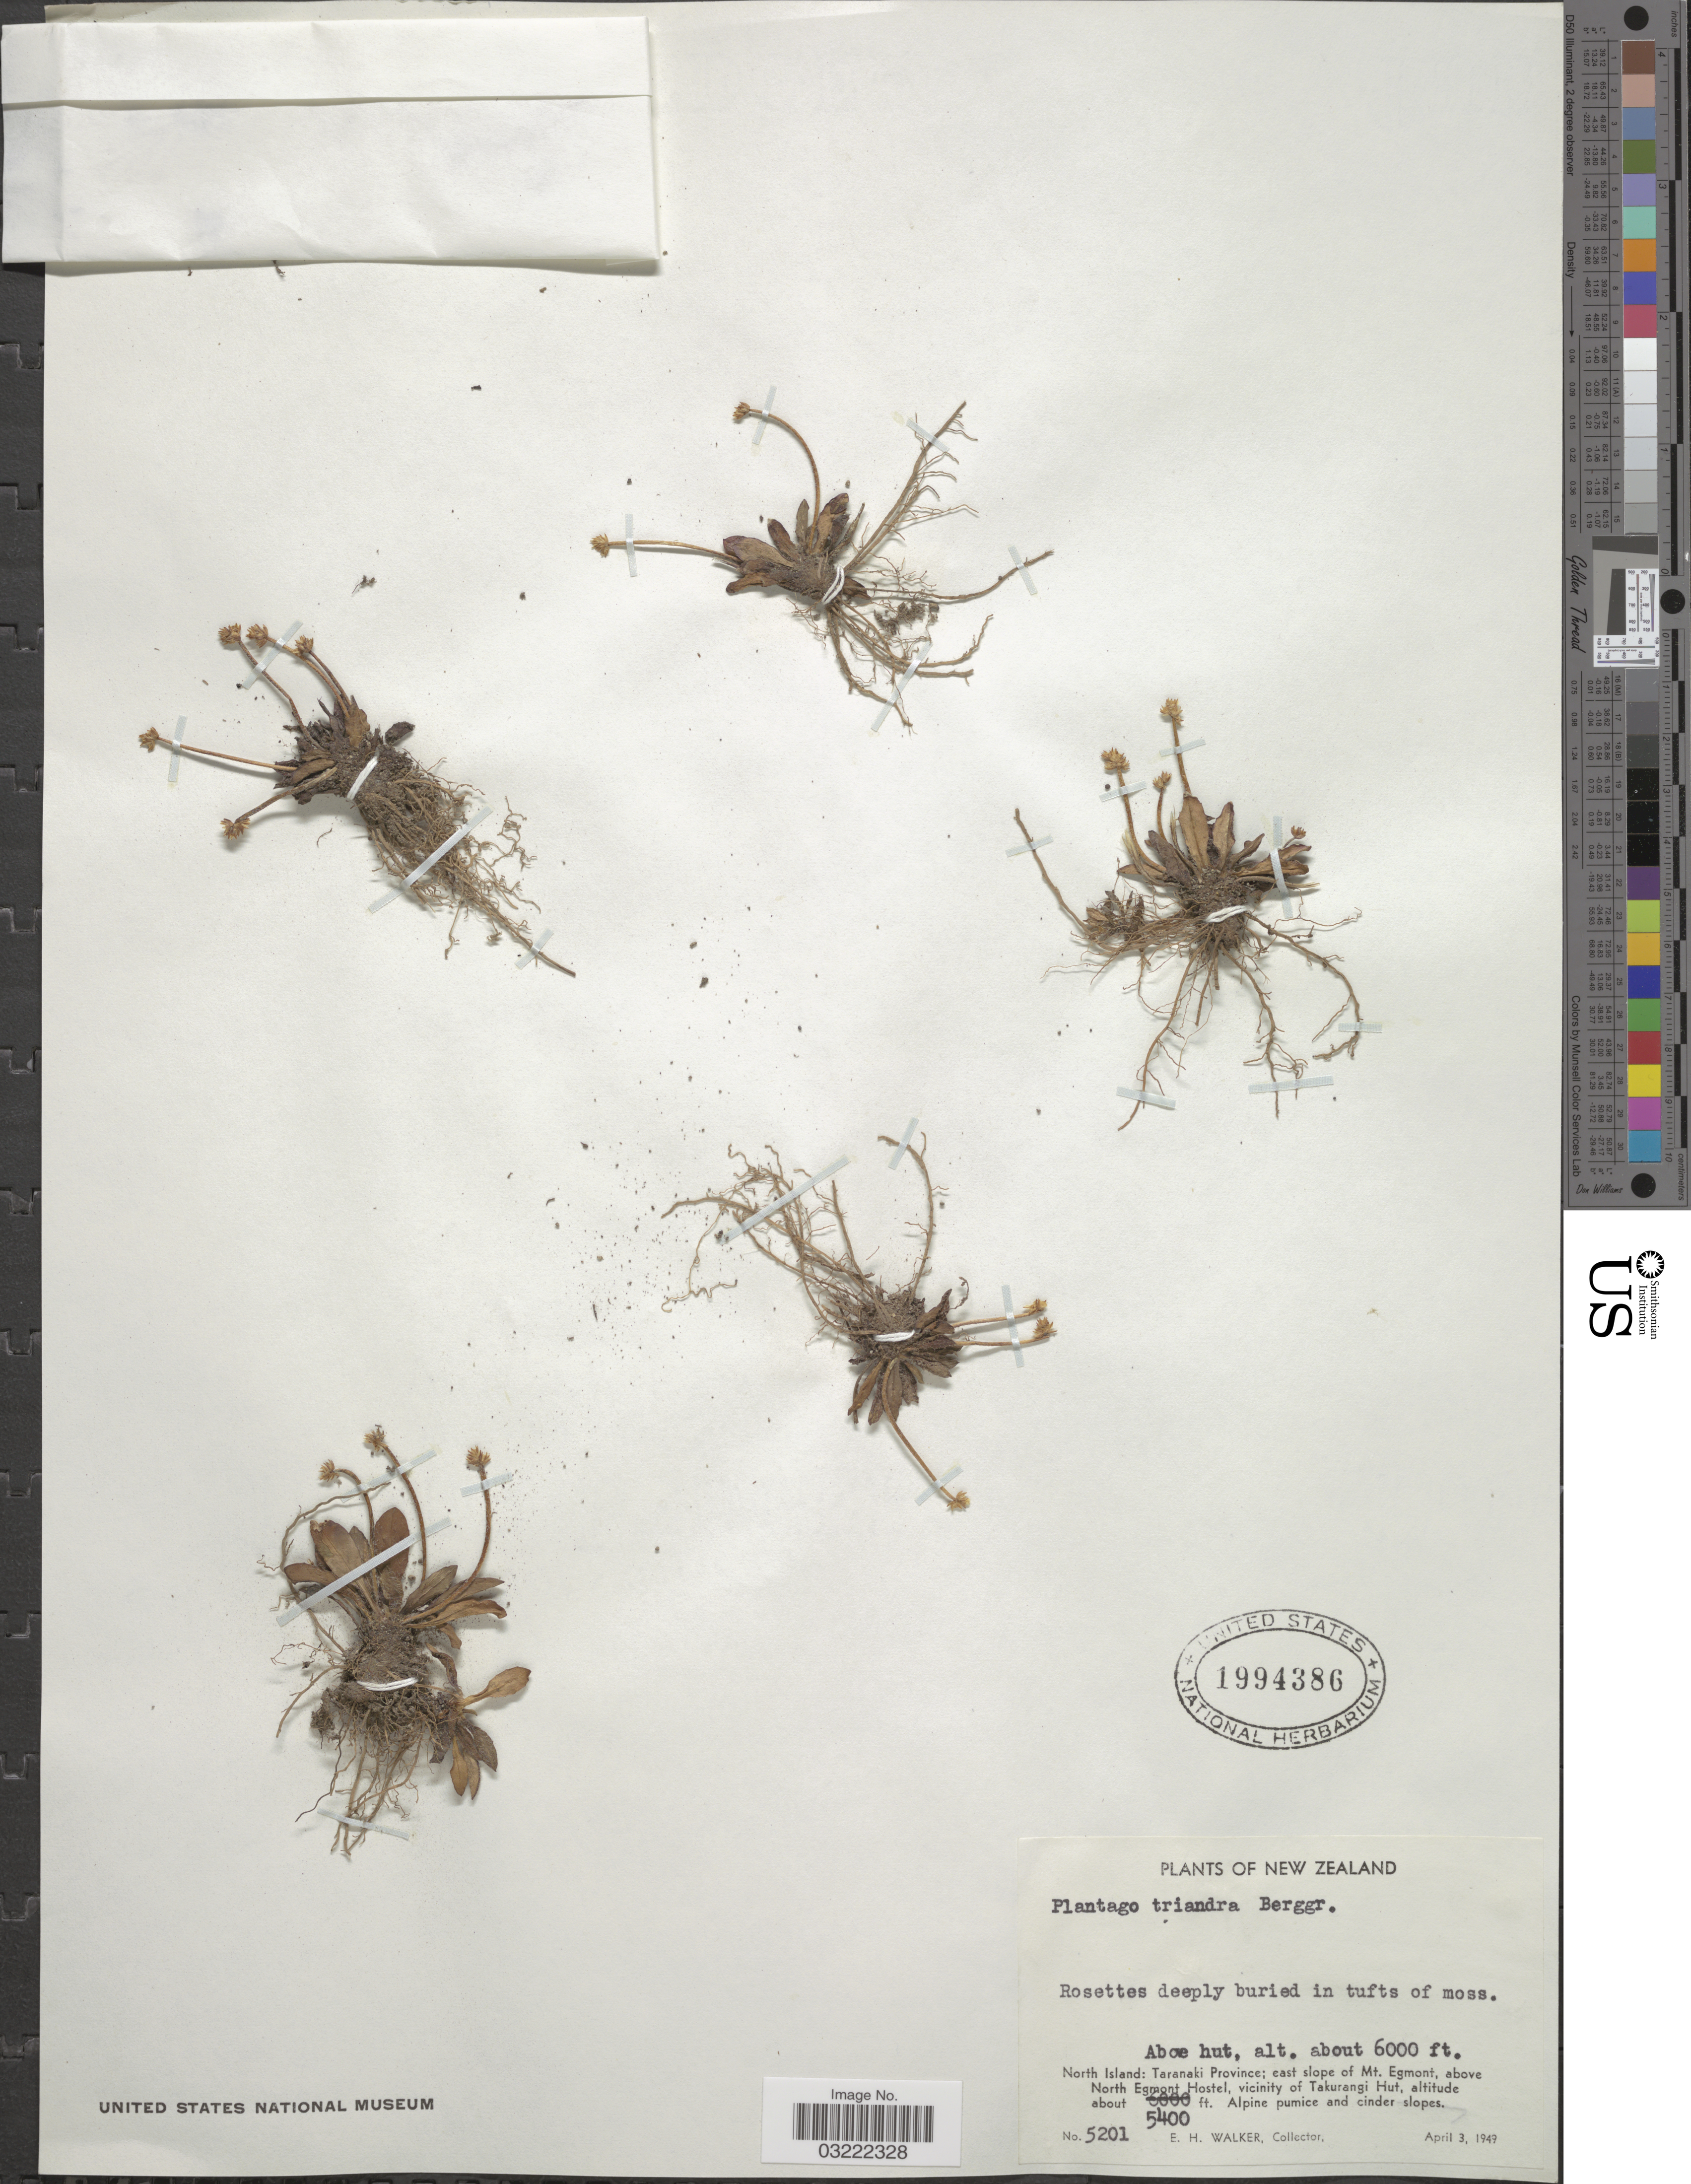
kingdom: Plantae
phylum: Tracheophyta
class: Magnoliopsida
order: Lamiales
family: Plantaginaceae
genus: Plantago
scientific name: Plantago triandra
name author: Berggr.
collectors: E. H. Walker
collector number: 5201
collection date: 1949-04-03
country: New Zealand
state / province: Taranaki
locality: Aboe hut, North Island: Taranaki Province; east slope of Mt. Egmont, above North Egmont Hostel, vicinity of Takurangi Hut.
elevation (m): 1646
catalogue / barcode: US 1994386